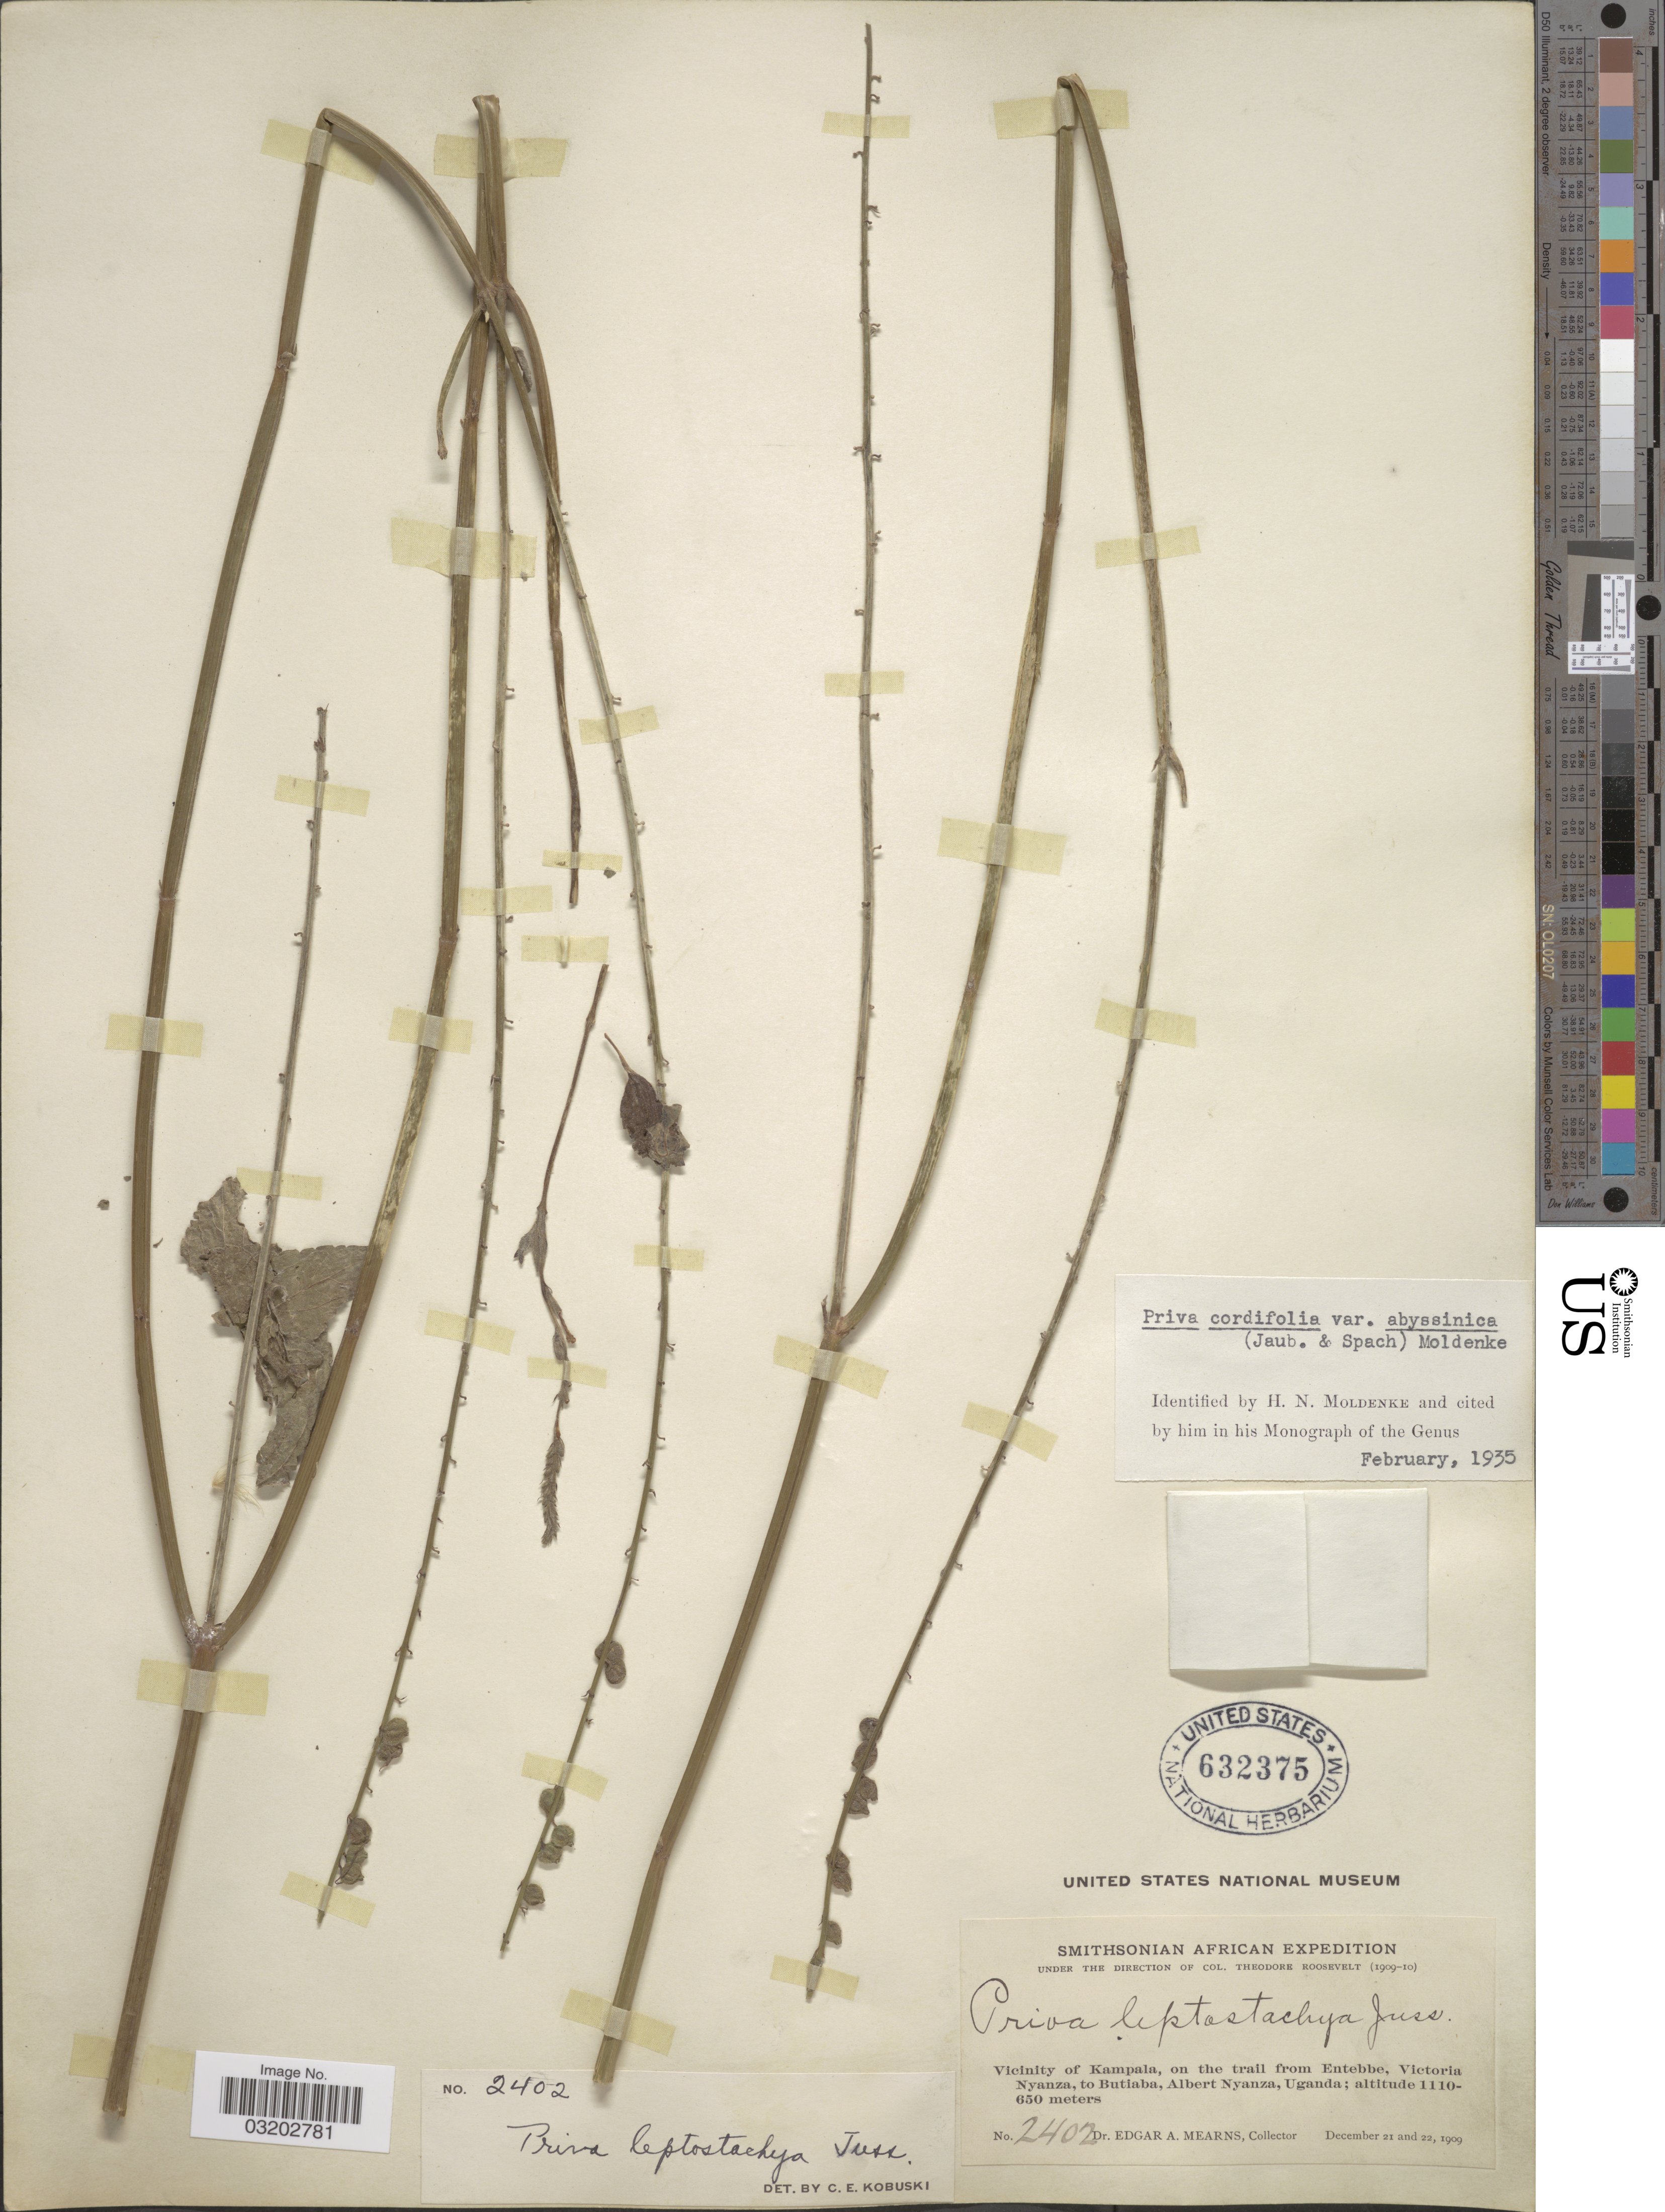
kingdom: Plantae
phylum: Tracheophyta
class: Magnoliopsida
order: Lamiales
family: Verbenaceae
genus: Priva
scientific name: Priva adhaerens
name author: (Forssk.) Chiov.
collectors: E. A. Mearns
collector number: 2402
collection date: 1909-12-21/1909-12-22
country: Uganda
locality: Vicinity of Kampala, on the trail from Entebbe, Victoria Nyanza, to Butiaba, Albert Nyanza.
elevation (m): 650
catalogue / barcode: US 632375